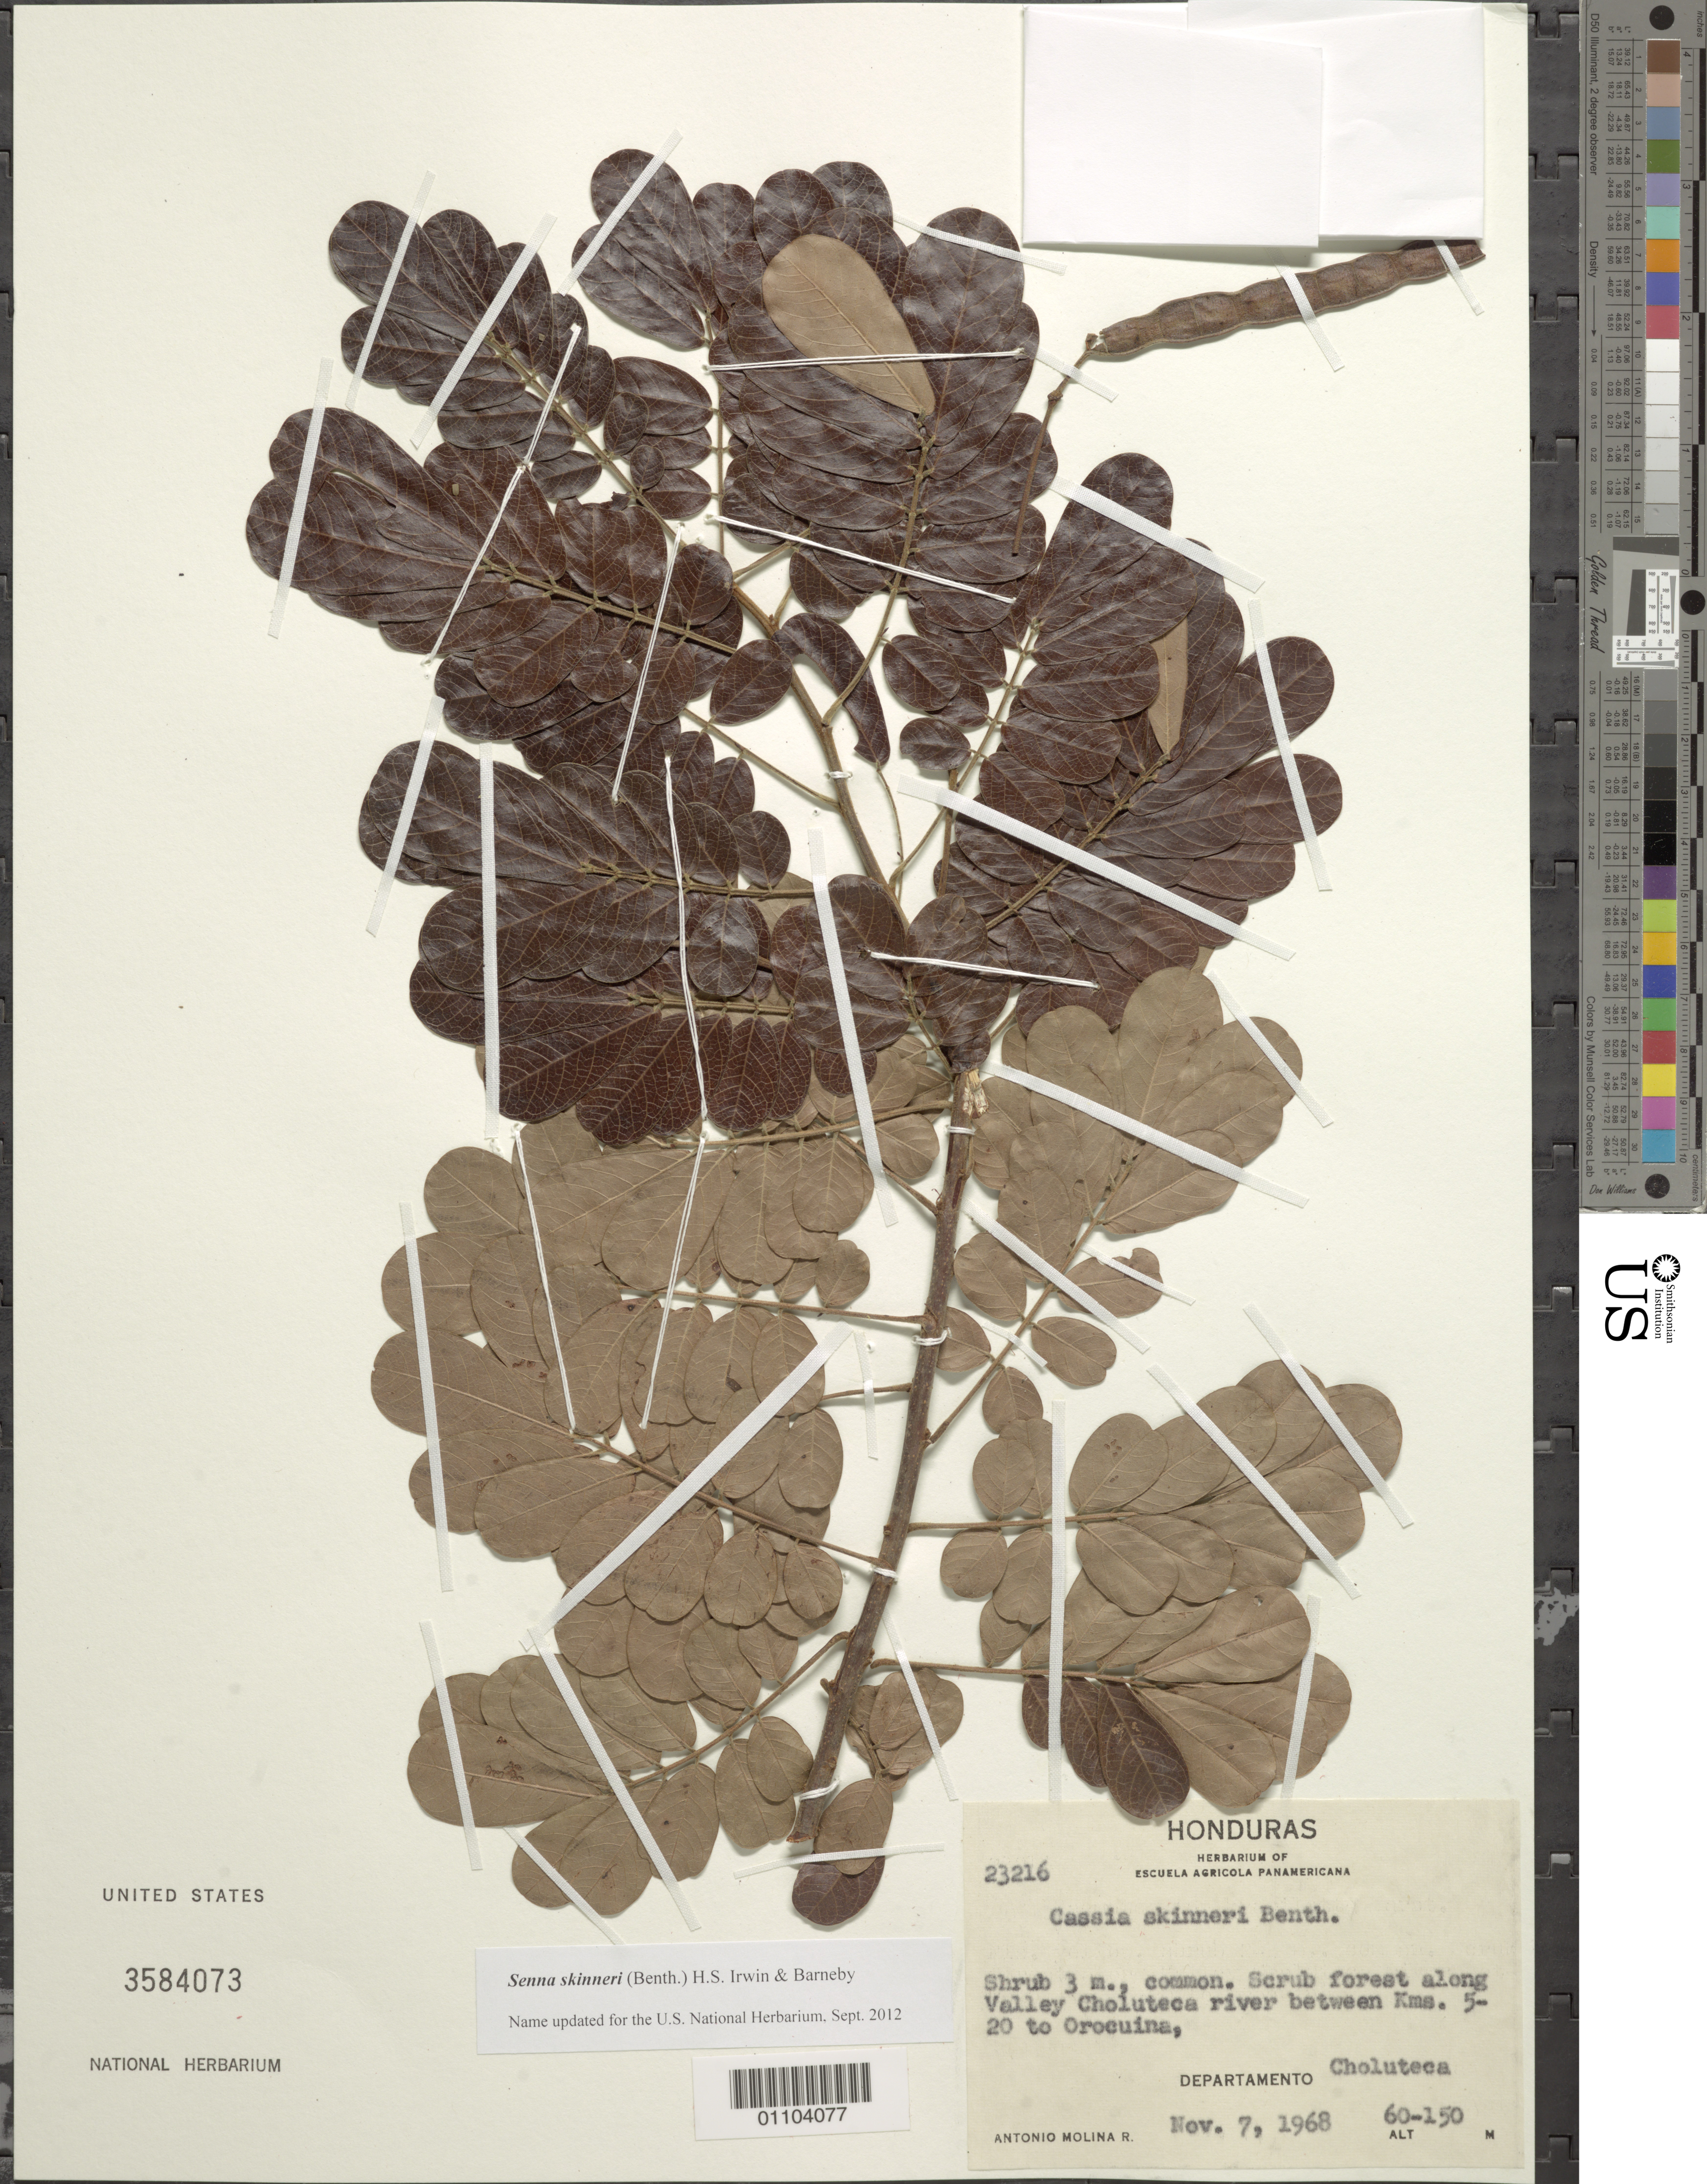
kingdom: Plantae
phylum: Tracheophyta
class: Magnoliopsida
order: Fabales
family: Fabaceae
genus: Senna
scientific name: Senna skinneri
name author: (Benth.) H.S. Irwin & Barneby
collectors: A. Molina R.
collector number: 23216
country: Honduras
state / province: Choluteca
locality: Along Valley Choluteca River between Orocuina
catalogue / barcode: US 3584073